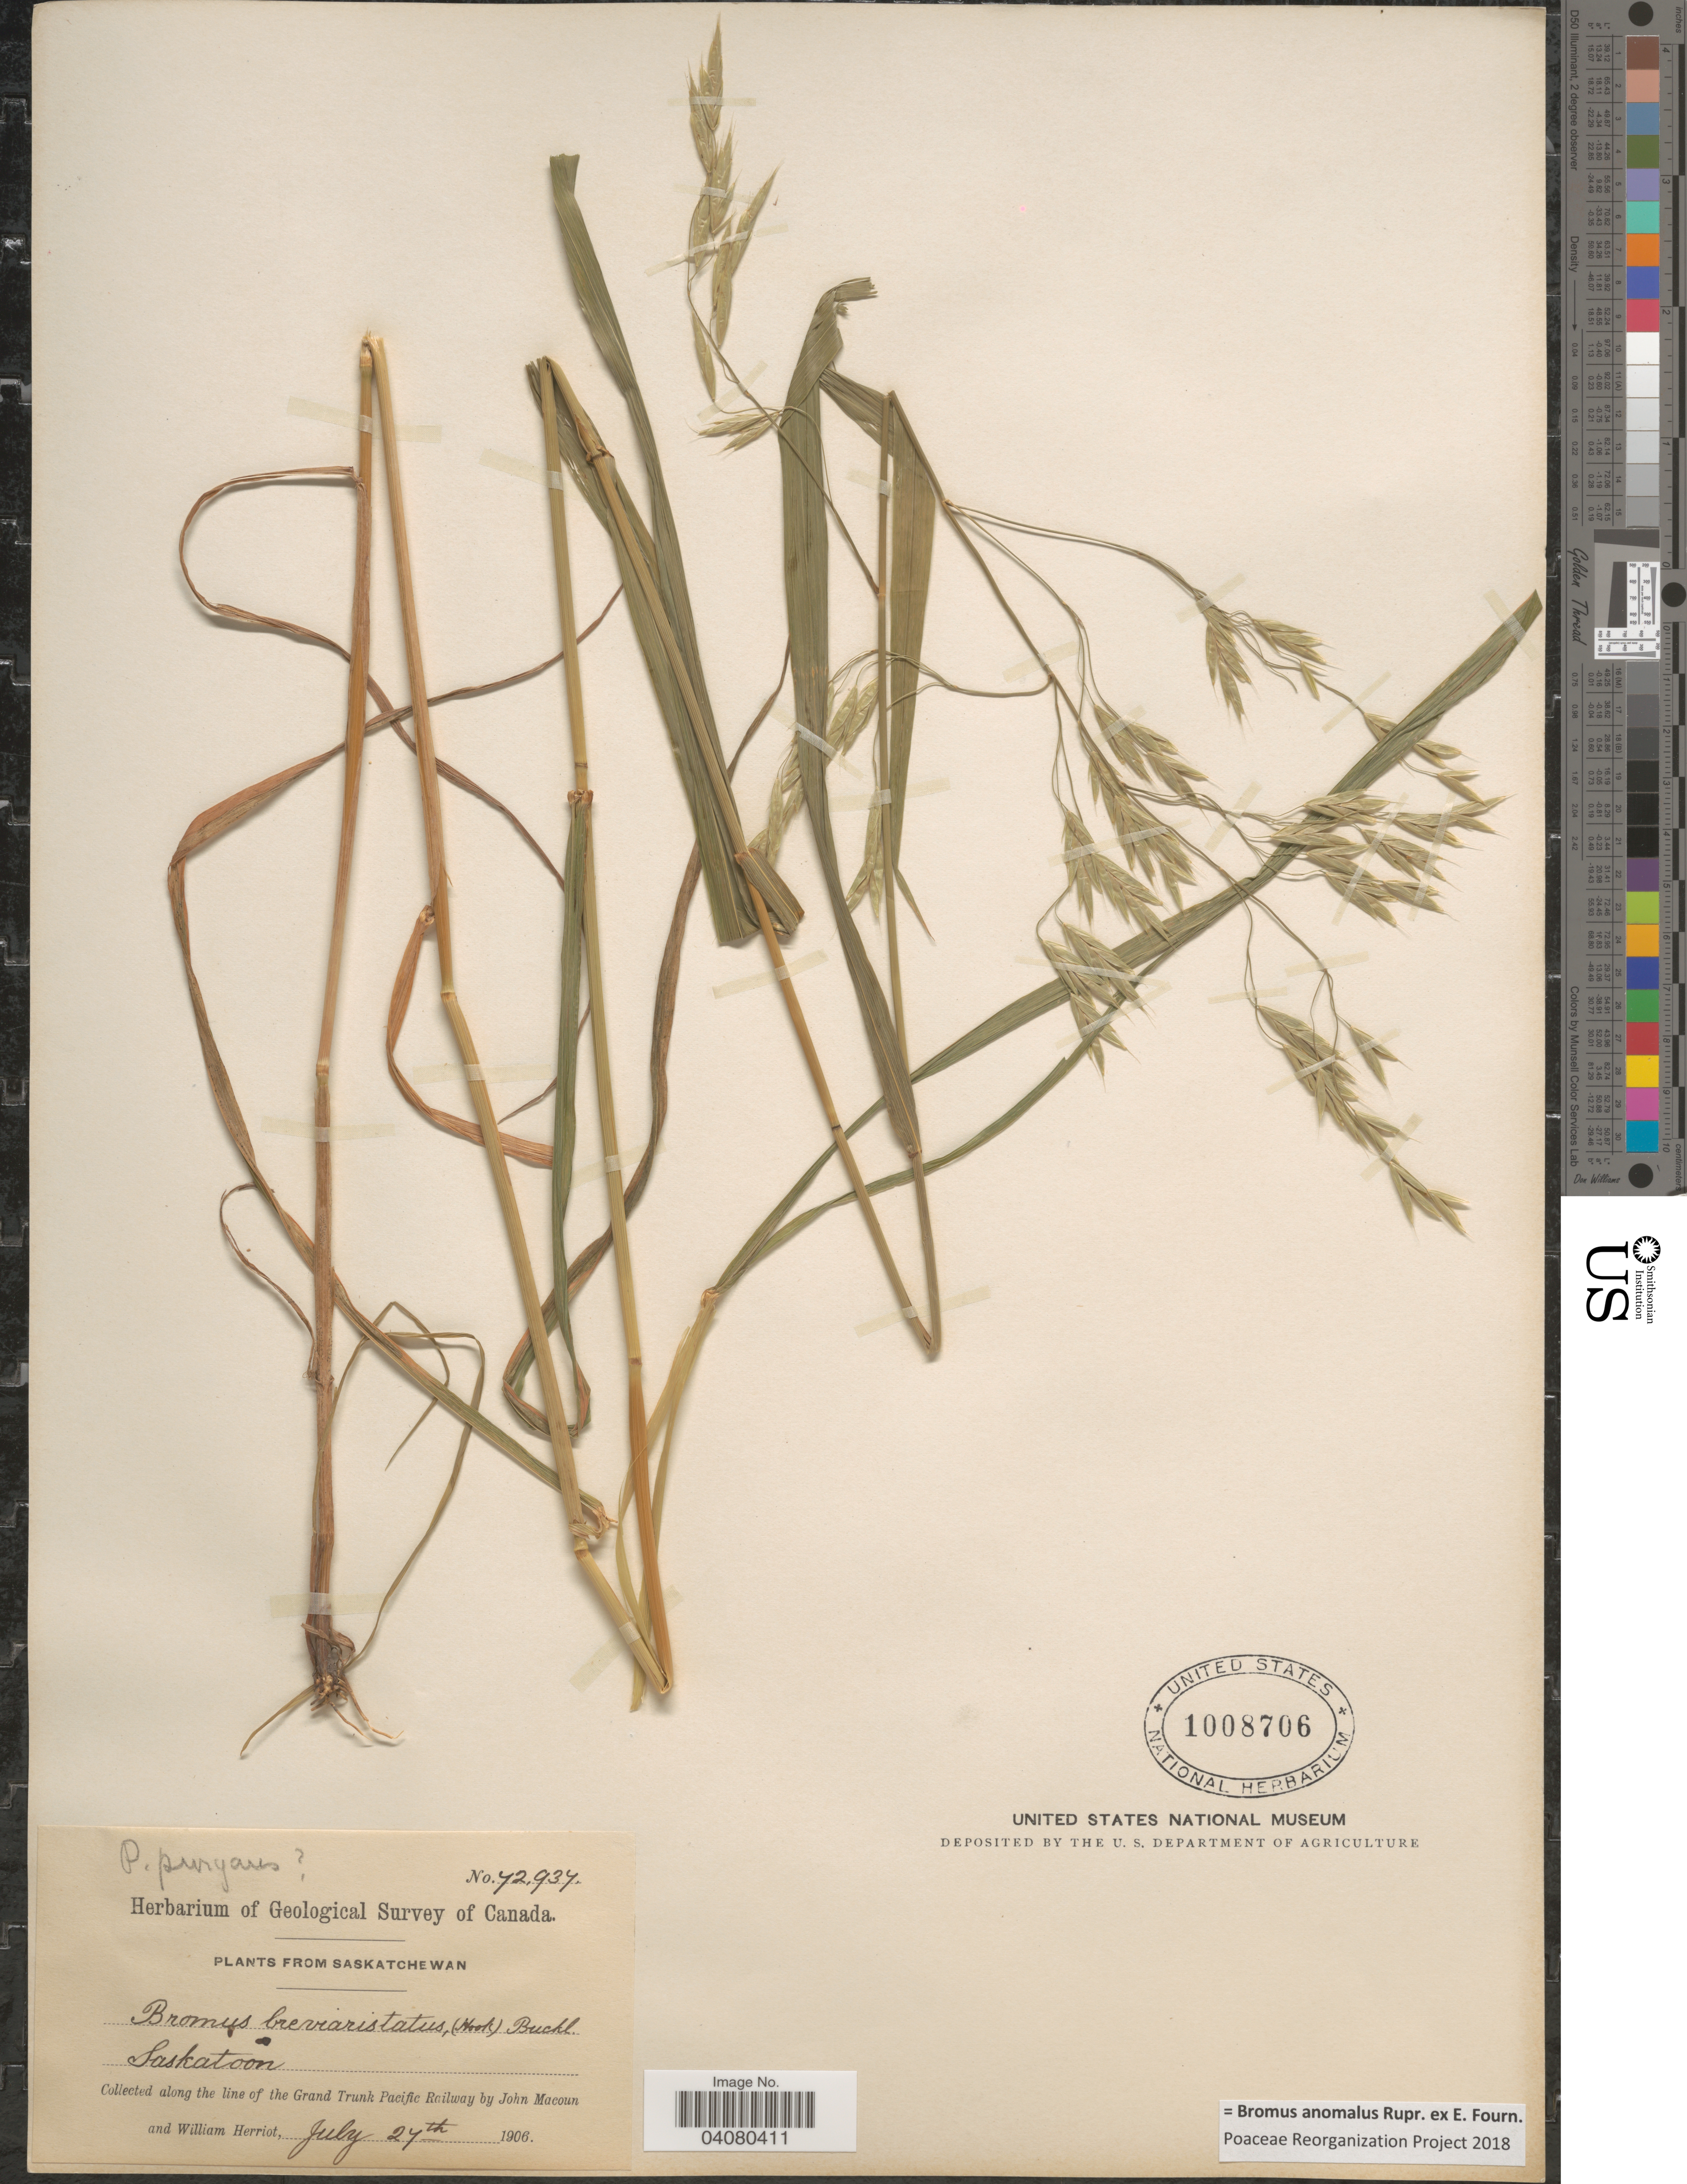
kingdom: Plantae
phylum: Tracheophyta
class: Liliopsida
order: Poales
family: Poaceae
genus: Bromus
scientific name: Bromus anomalus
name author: Rupr. ex E. Fourn.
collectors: J. Macoun & W. Herriot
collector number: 72937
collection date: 1906-07-27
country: Canada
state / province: Saskatchewan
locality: Herbarium of Geological Survey of Canada. Along the line of the Grand Trunk Pacific Railway.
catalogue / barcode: US 1008706